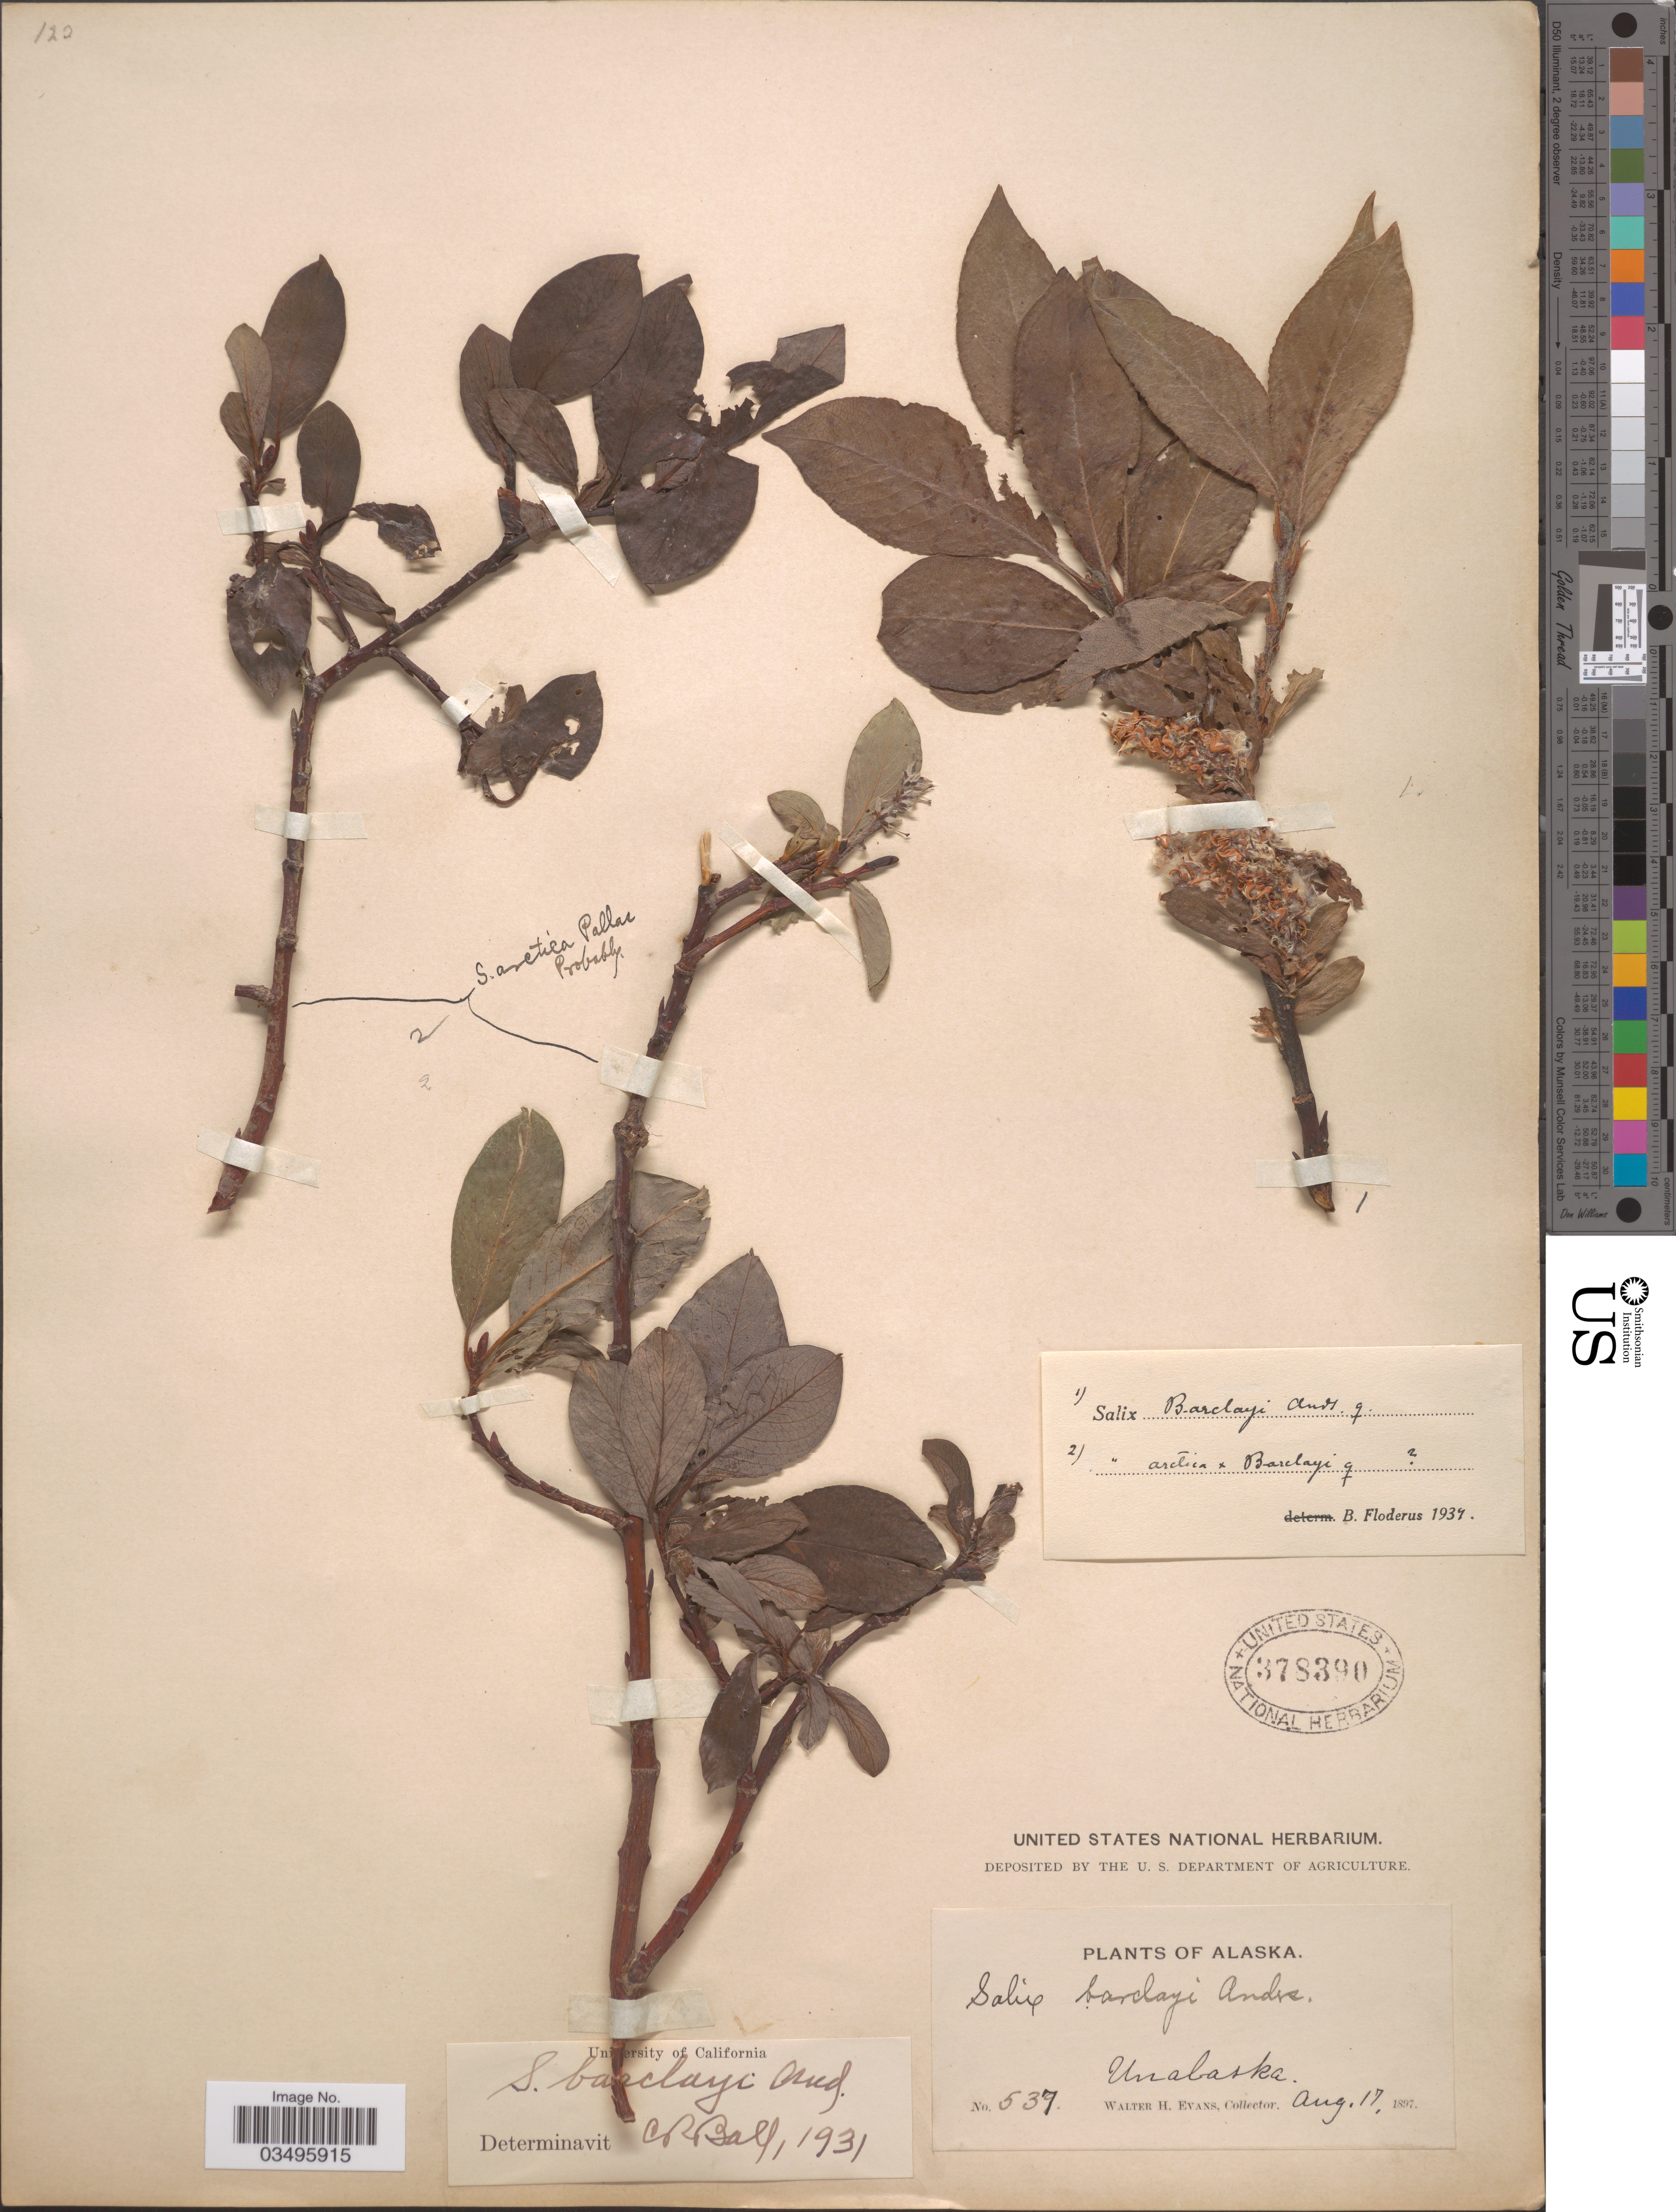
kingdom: Plantae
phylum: Tracheophyta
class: Magnoliopsida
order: Malpighiales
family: Salicaceae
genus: Salix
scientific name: Salix barclayi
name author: Andersson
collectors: W. H. Evans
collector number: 537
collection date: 1897-08-17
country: United States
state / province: Alaska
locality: Unalaska.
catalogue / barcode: US 378390